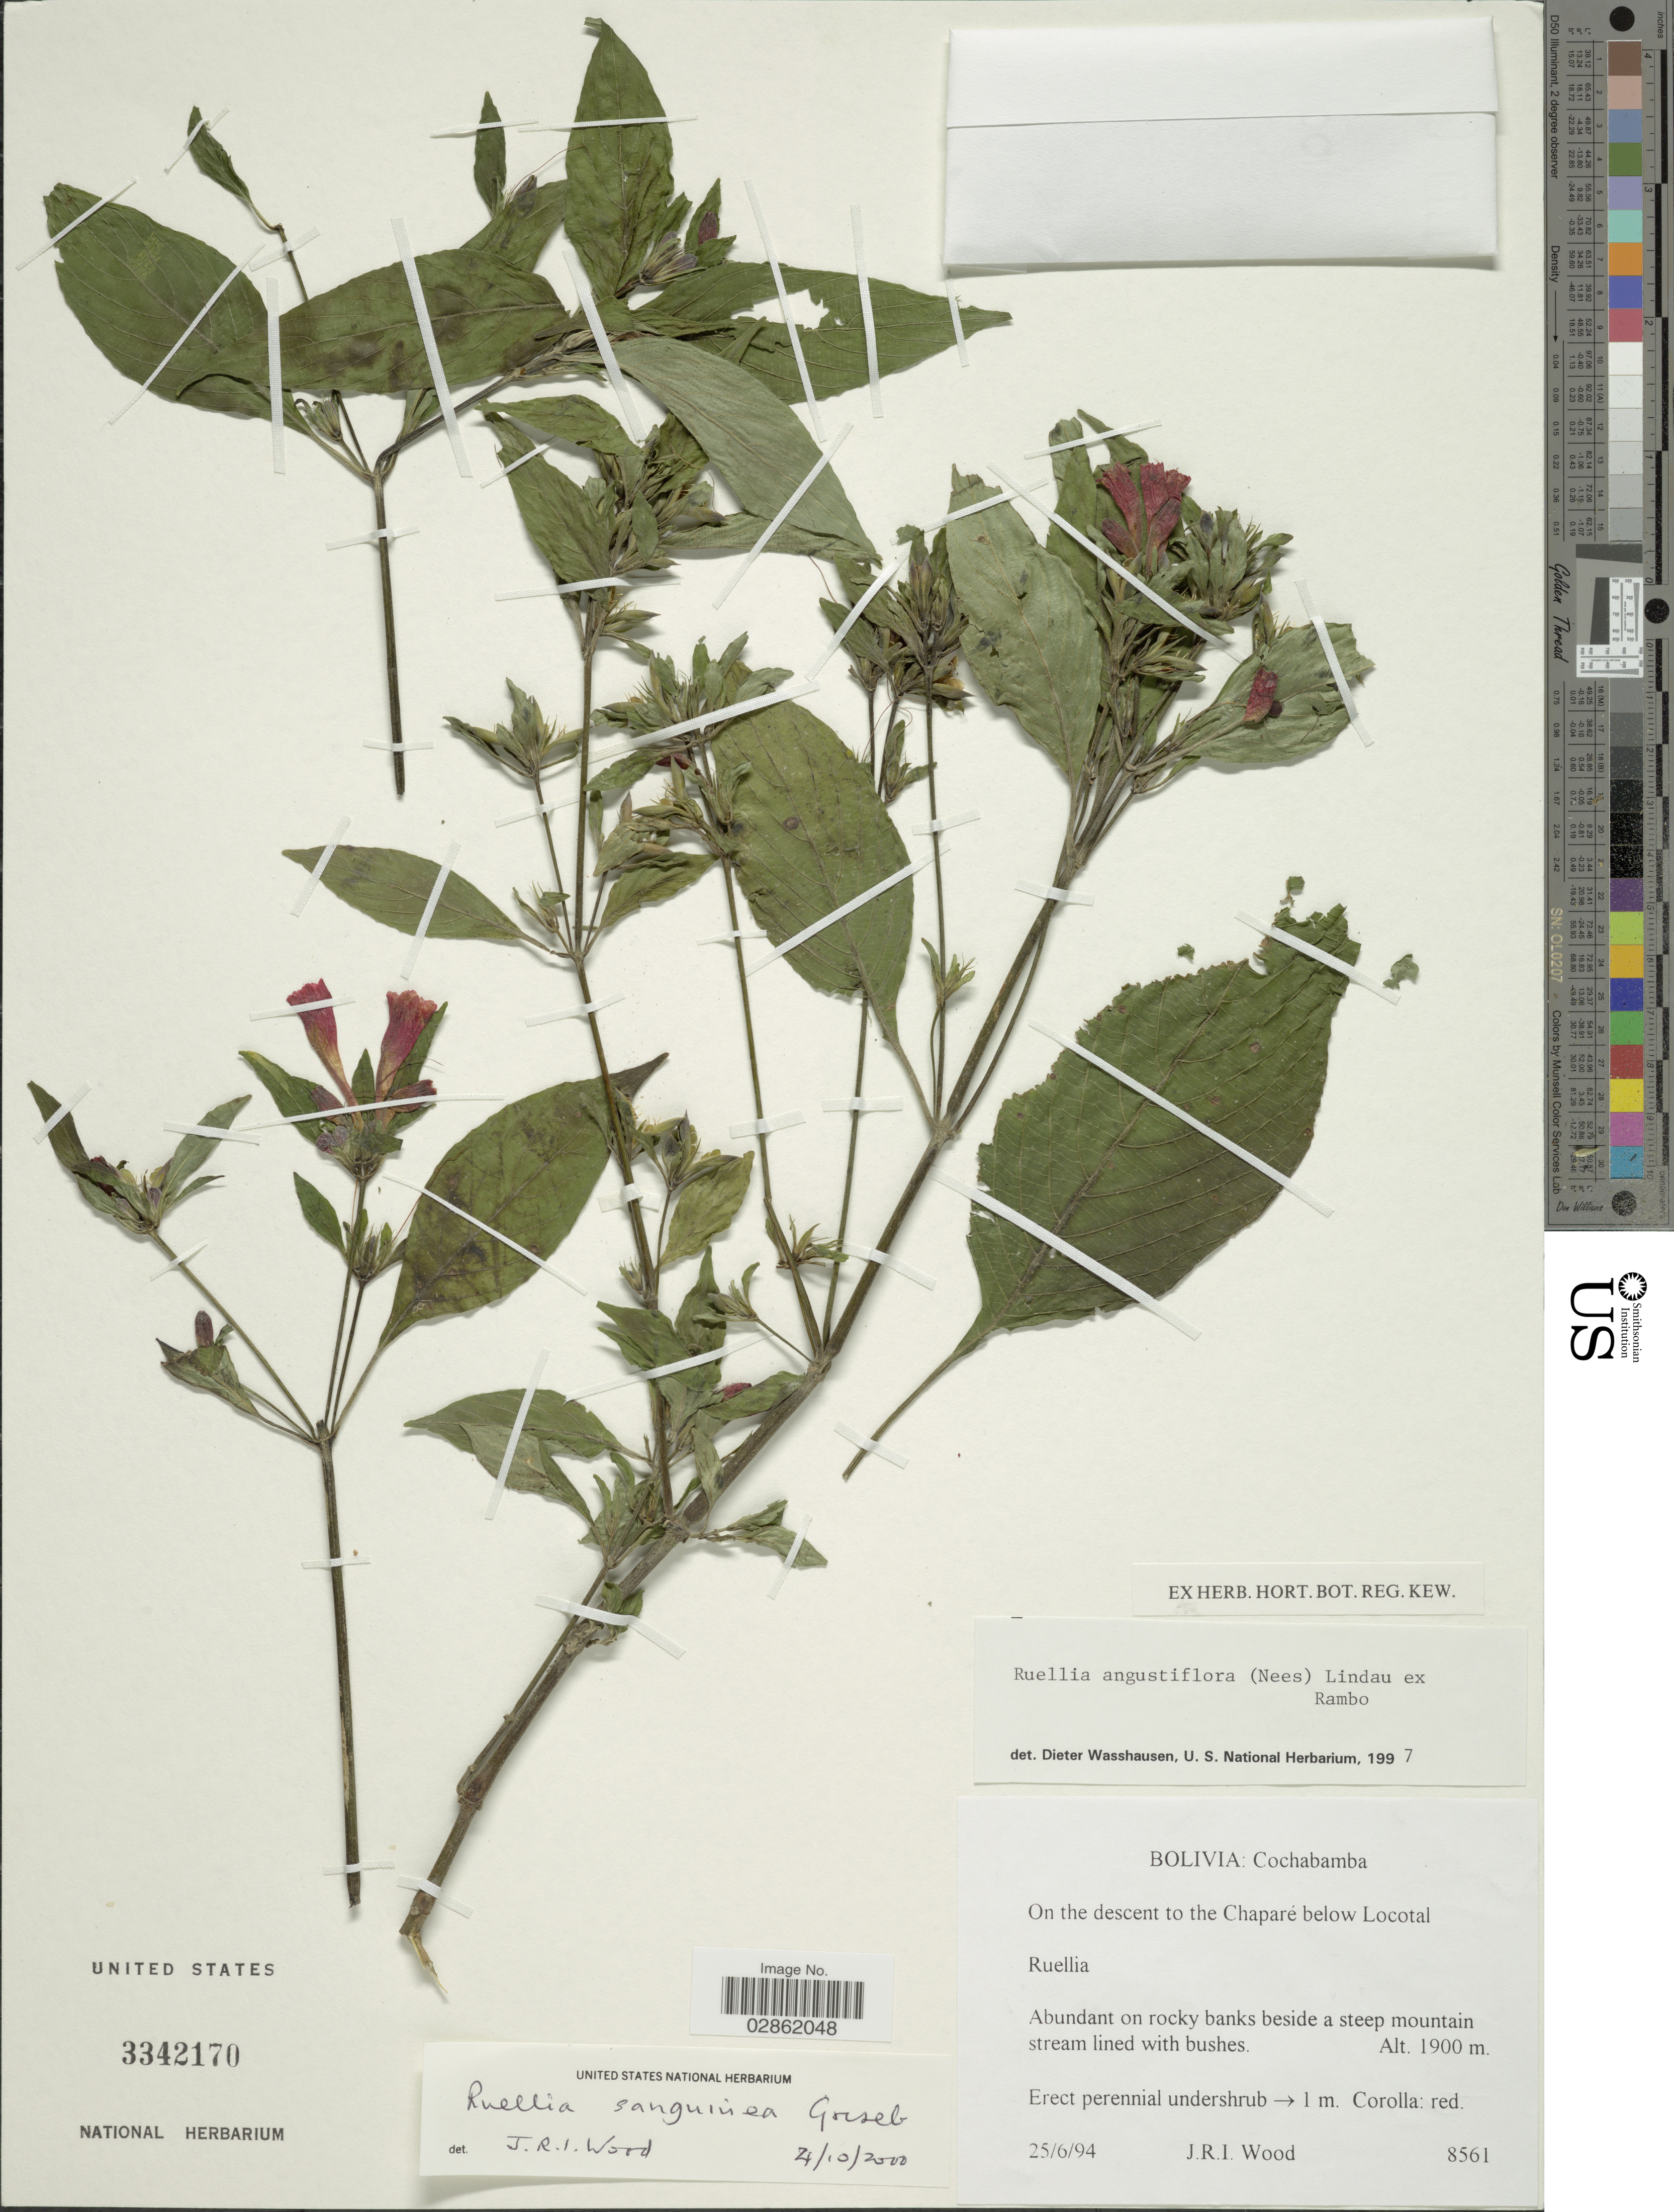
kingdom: Plantae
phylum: Tracheophyta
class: Magnoliopsida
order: Lamiales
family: Acanthaceae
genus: Ruellia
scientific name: Ruellia sanguinea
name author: Griseb.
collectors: J. R. I. Wood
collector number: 8561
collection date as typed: Transcribed d/m/y: 25/6/94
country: Bolivia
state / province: Cochabamba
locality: On the descent to the Chaparé below Locotal.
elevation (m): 1900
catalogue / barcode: US 3342170